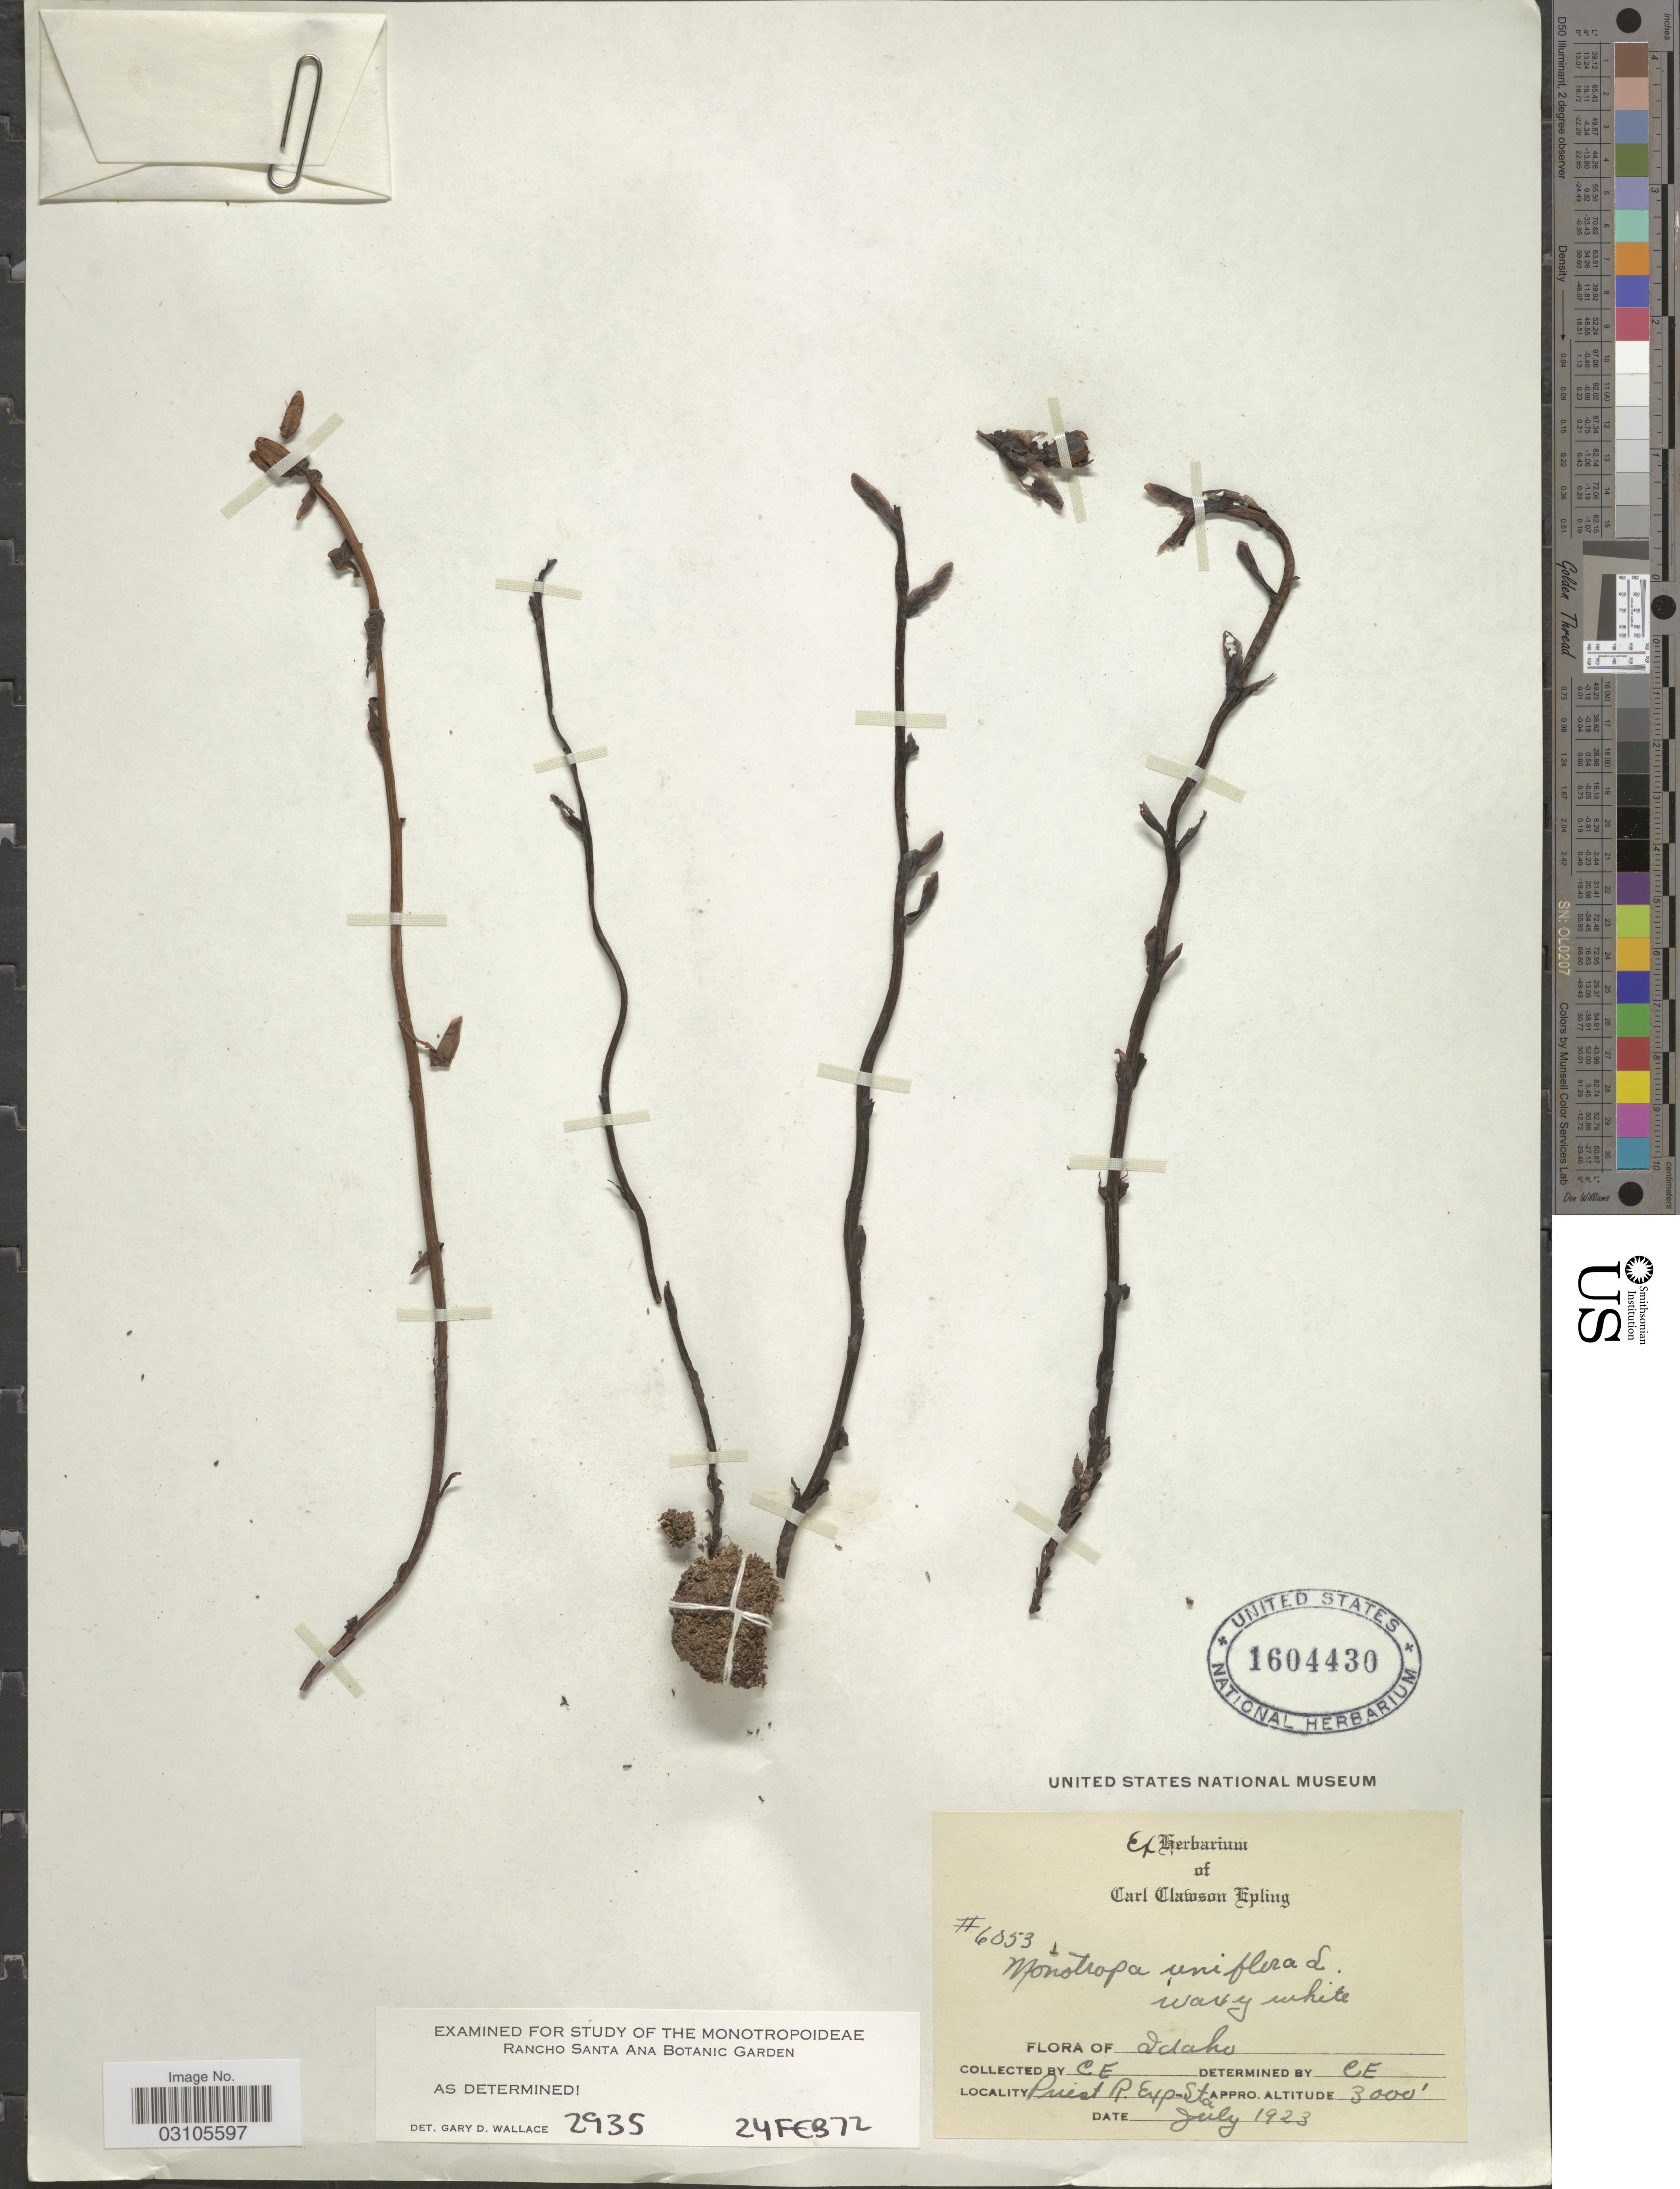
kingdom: Plantae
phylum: Tracheophyta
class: Magnoliopsida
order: Ericales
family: Ericaceae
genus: Monotropa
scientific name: Monotropa uniflora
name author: L.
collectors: C. C. Epling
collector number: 6053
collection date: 1923-07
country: United States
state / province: Idaho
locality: Priest R. Exp-Sta.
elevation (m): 914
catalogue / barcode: US 1604430